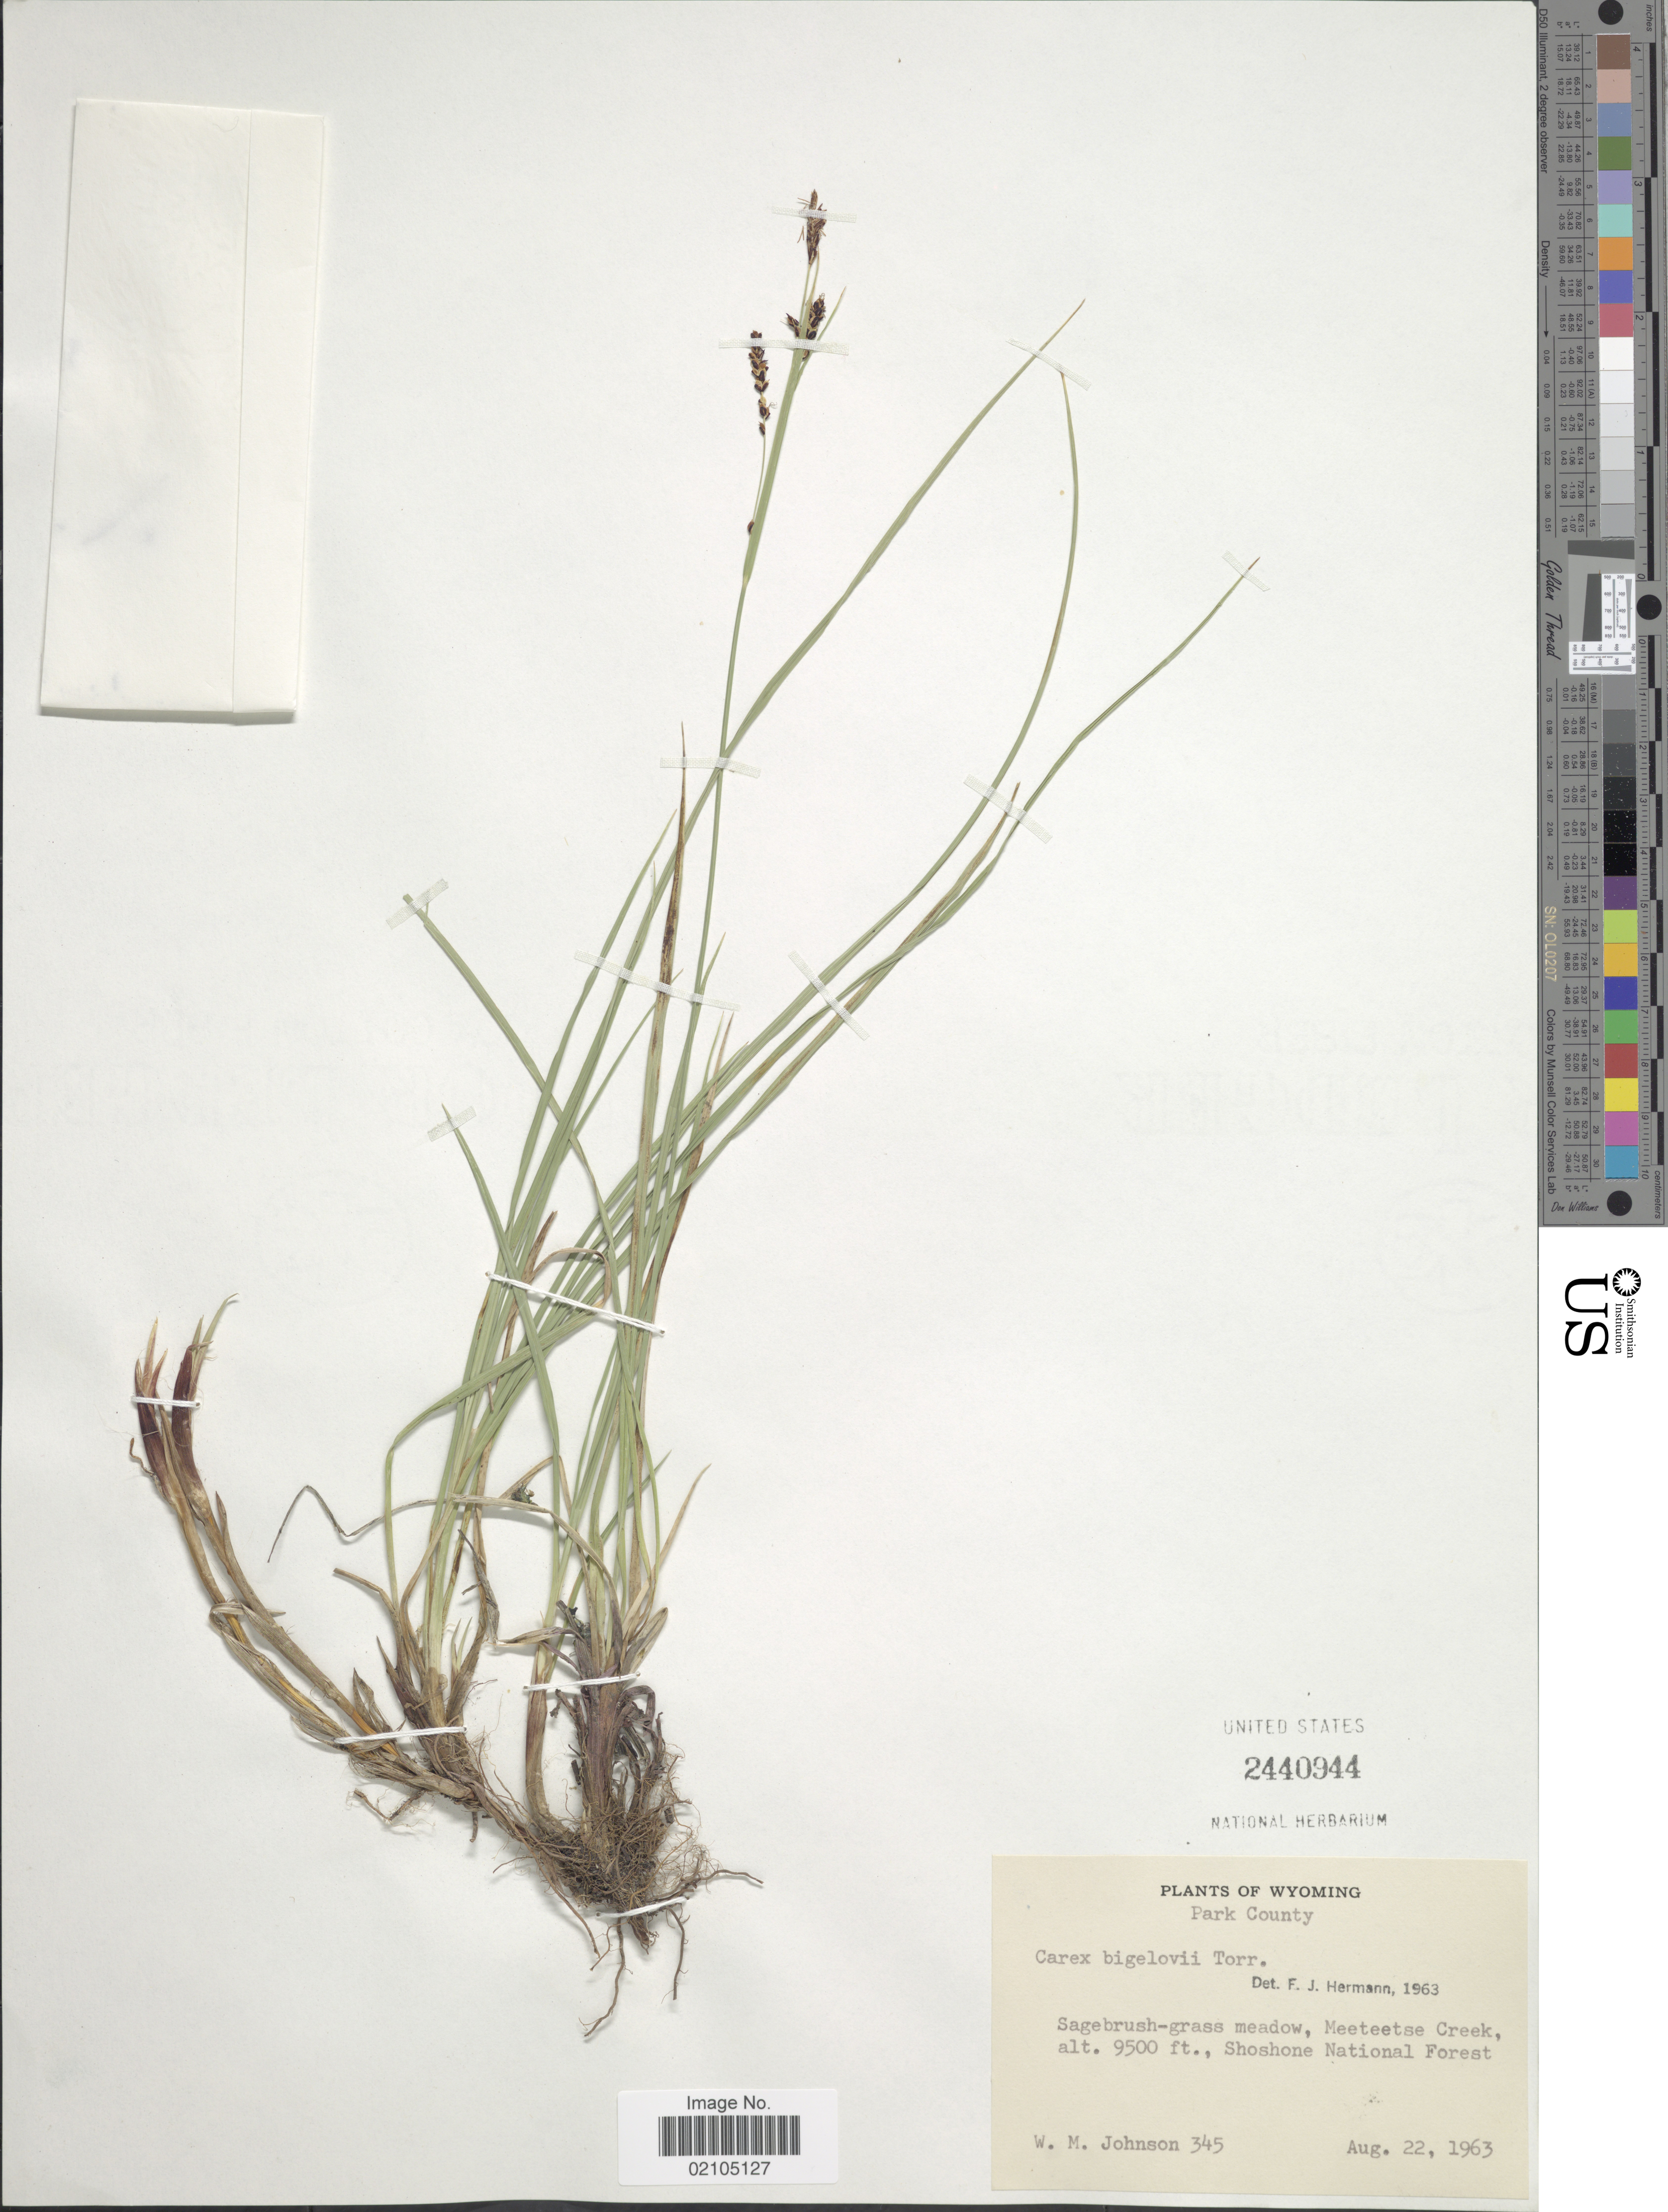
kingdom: Plantae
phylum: Tracheophyta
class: Liliopsida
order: Poales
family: Cyperaceae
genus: Carex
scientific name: Carex bigelowii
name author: Torr. ex Schwein.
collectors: W. M. Johnson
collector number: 345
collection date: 1963-08-22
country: United States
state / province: Wyoming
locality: Park County. Sagebrush-grass meadow, Meeteetse Creek, Shoshone National Forest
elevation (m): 2896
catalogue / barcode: US 2440944